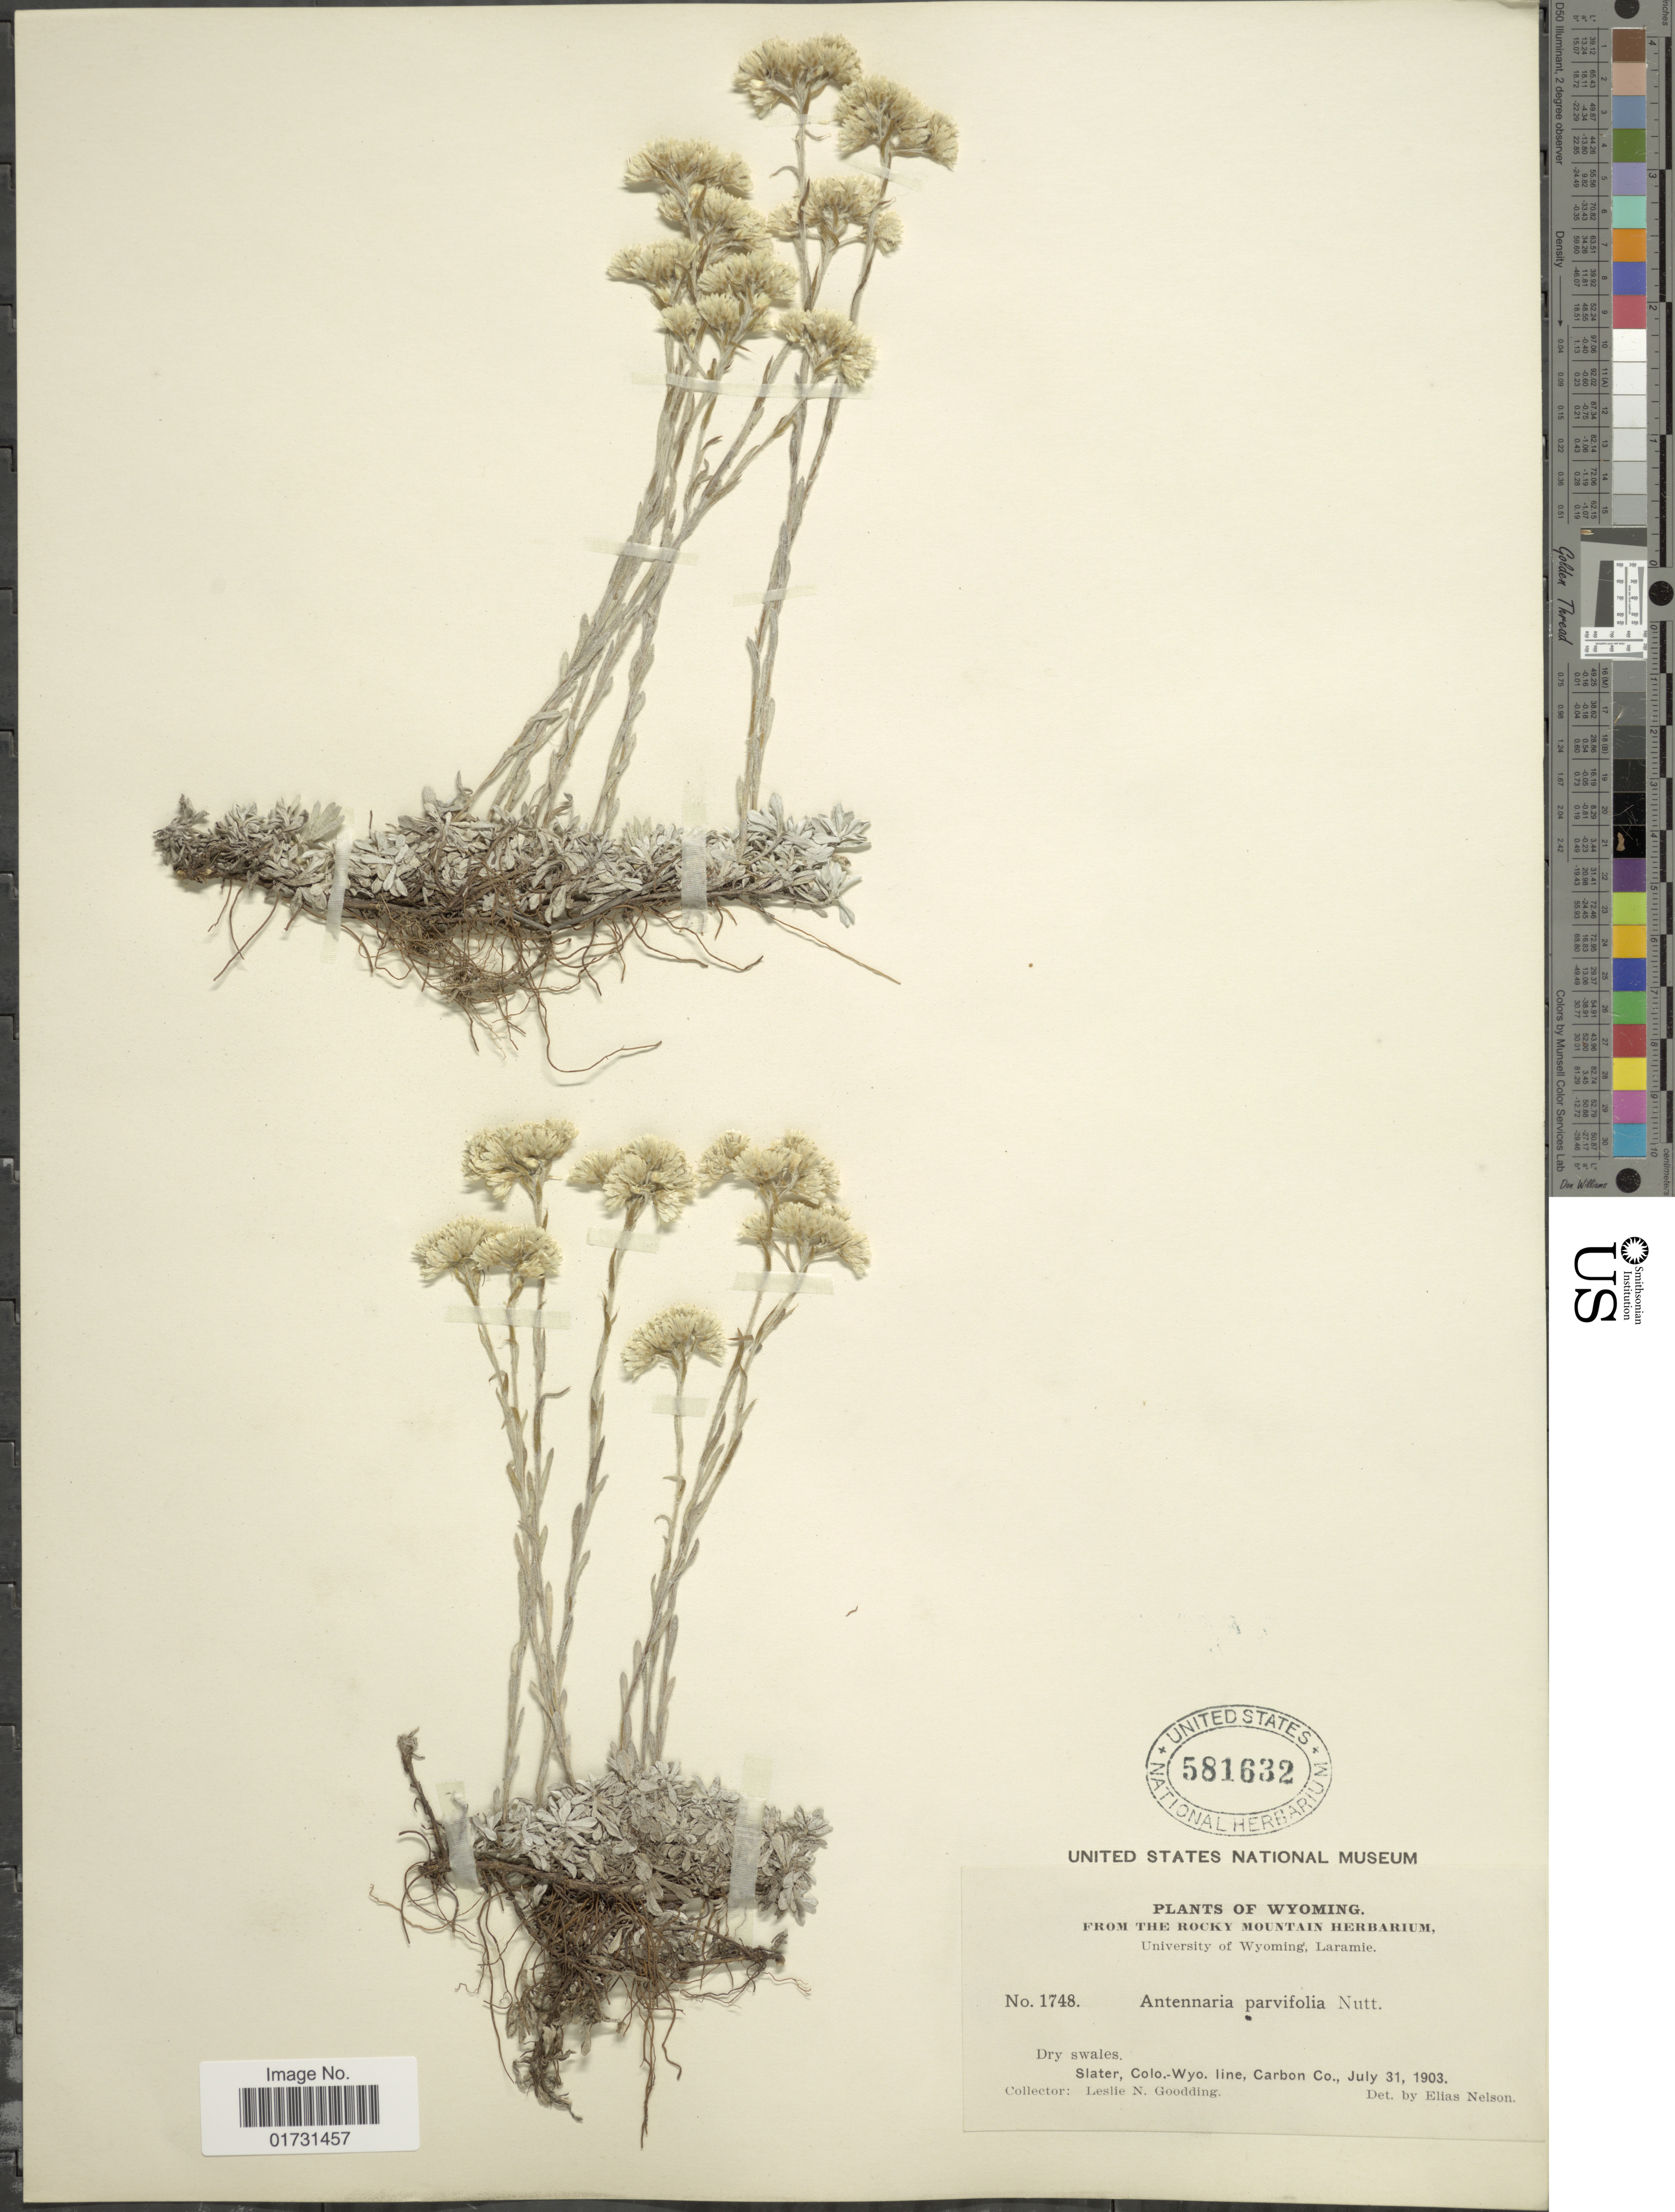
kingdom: Plantae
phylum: Tracheophyta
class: Magnoliopsida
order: Asterales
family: Asteraceae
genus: Antennaria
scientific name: Antennaria microphylla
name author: Rydb.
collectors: L. N. Goodding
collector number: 1748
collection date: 1903-07-31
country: United States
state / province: Wyoming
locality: Slater, Colo,-Wyo. line, Carbon Co.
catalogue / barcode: US 581632